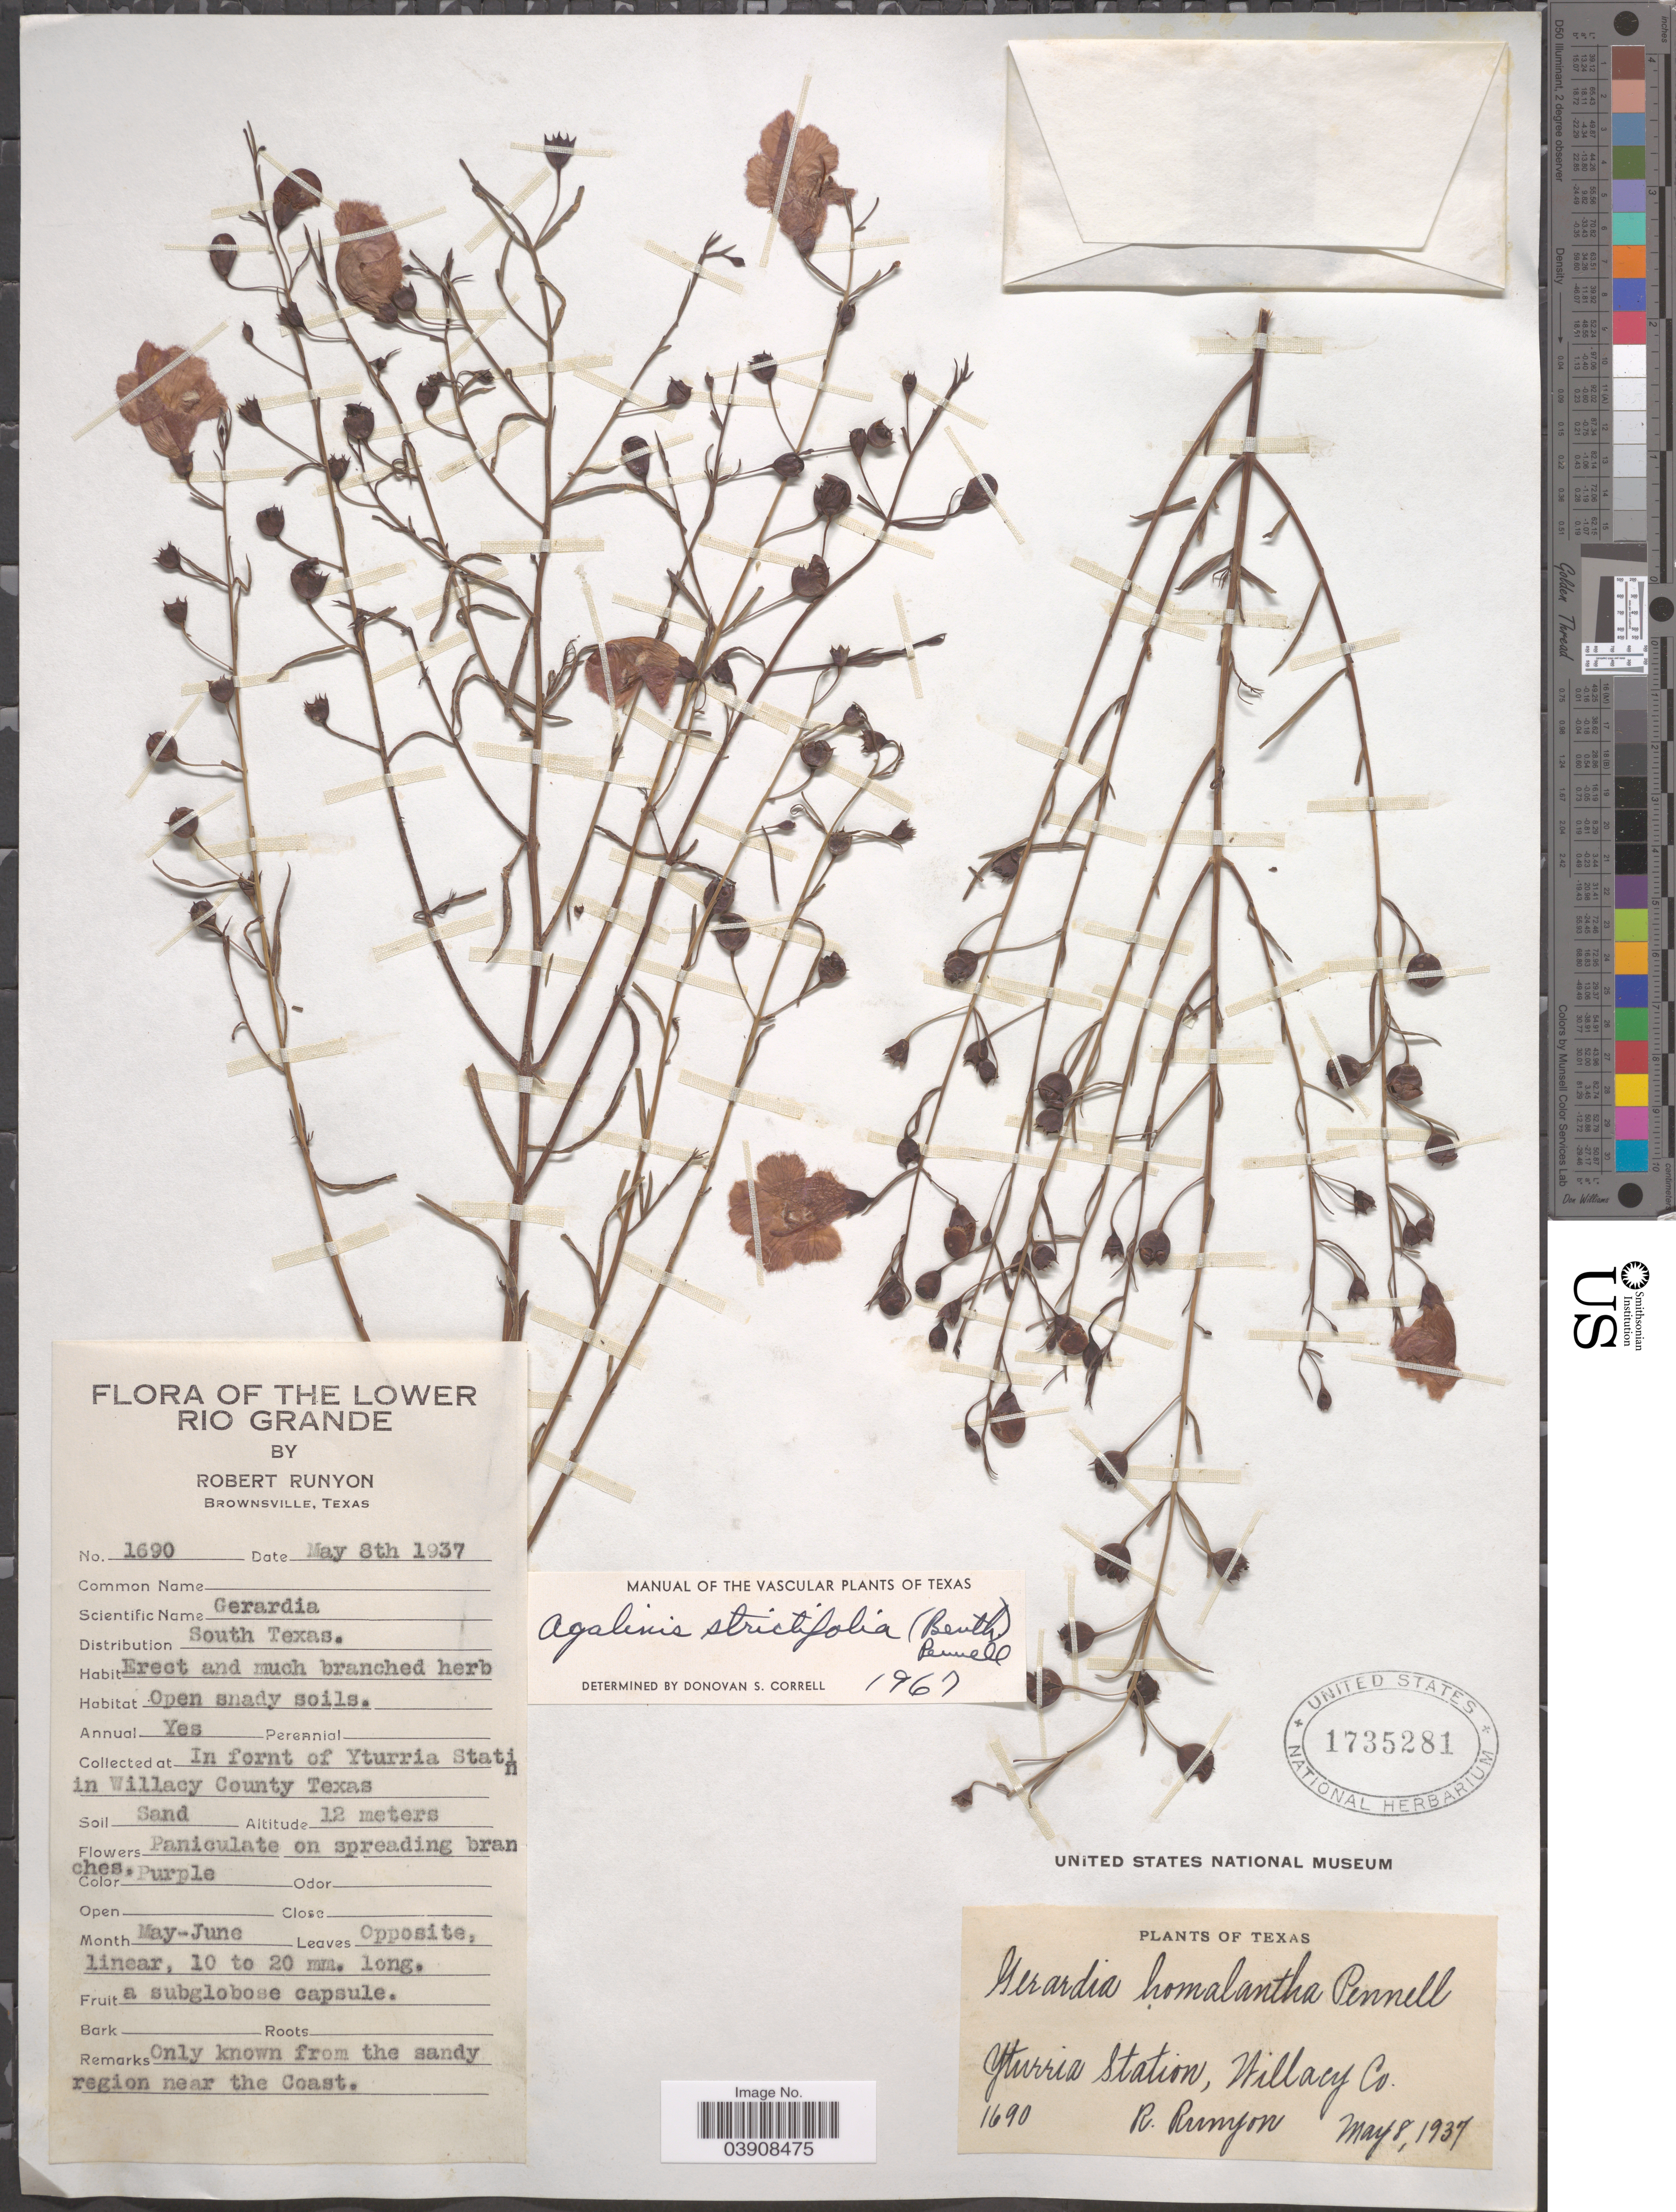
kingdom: Plantae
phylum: Tracheophyta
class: Magnoliopsida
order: Lamiales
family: Orobanchaceae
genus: Agalinis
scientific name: Agalinis strictifolia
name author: (Benth.) Pennell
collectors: R. Runyon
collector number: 1690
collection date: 1937-05-08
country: United States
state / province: Texas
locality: The Lower Rio Grande. In front of Yturria Station in Willacy County.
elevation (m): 12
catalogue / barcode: US 1735281